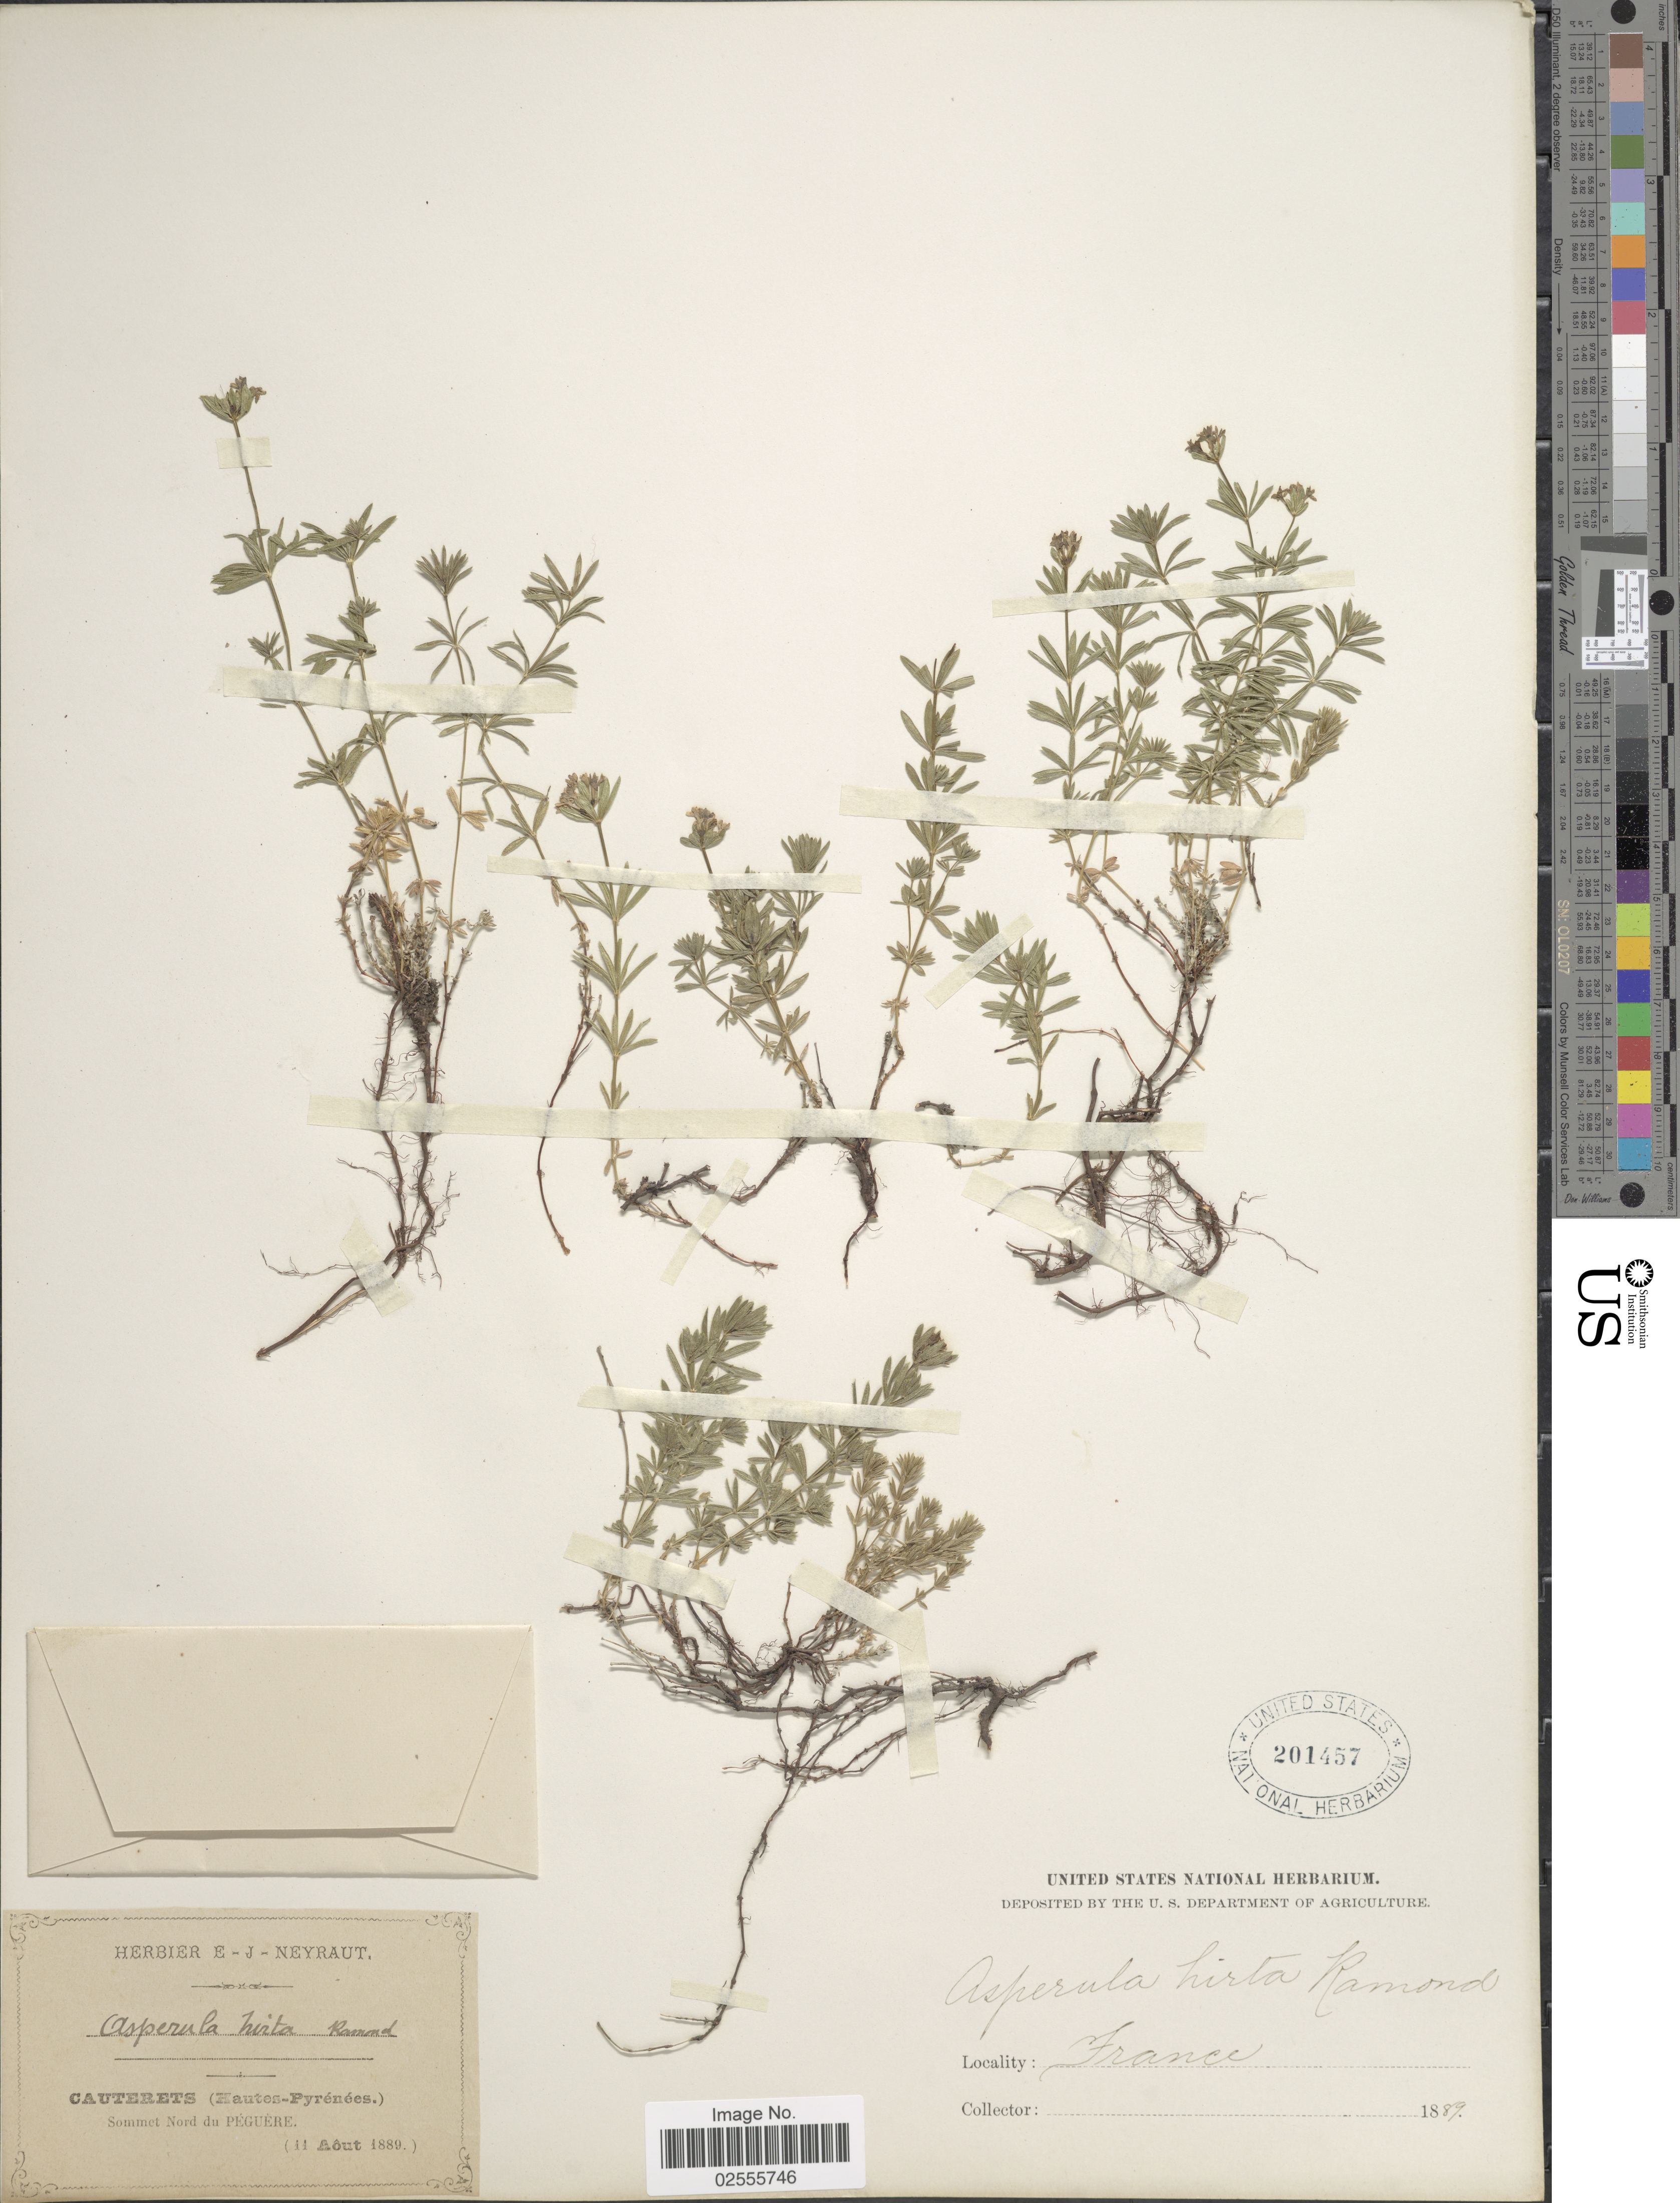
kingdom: Plantae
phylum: Tracheophyta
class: Magnoliopsida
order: Gentianales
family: Rubiaceae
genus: Asperula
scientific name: Asperula hirta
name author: Ramond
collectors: E. Neyraut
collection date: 1889-08-11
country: France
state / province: Occitanie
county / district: Hautes-Pyrénées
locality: Cauterets (Hautes-Pyrenees) Sommet Nord du Peguere.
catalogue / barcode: US 201457